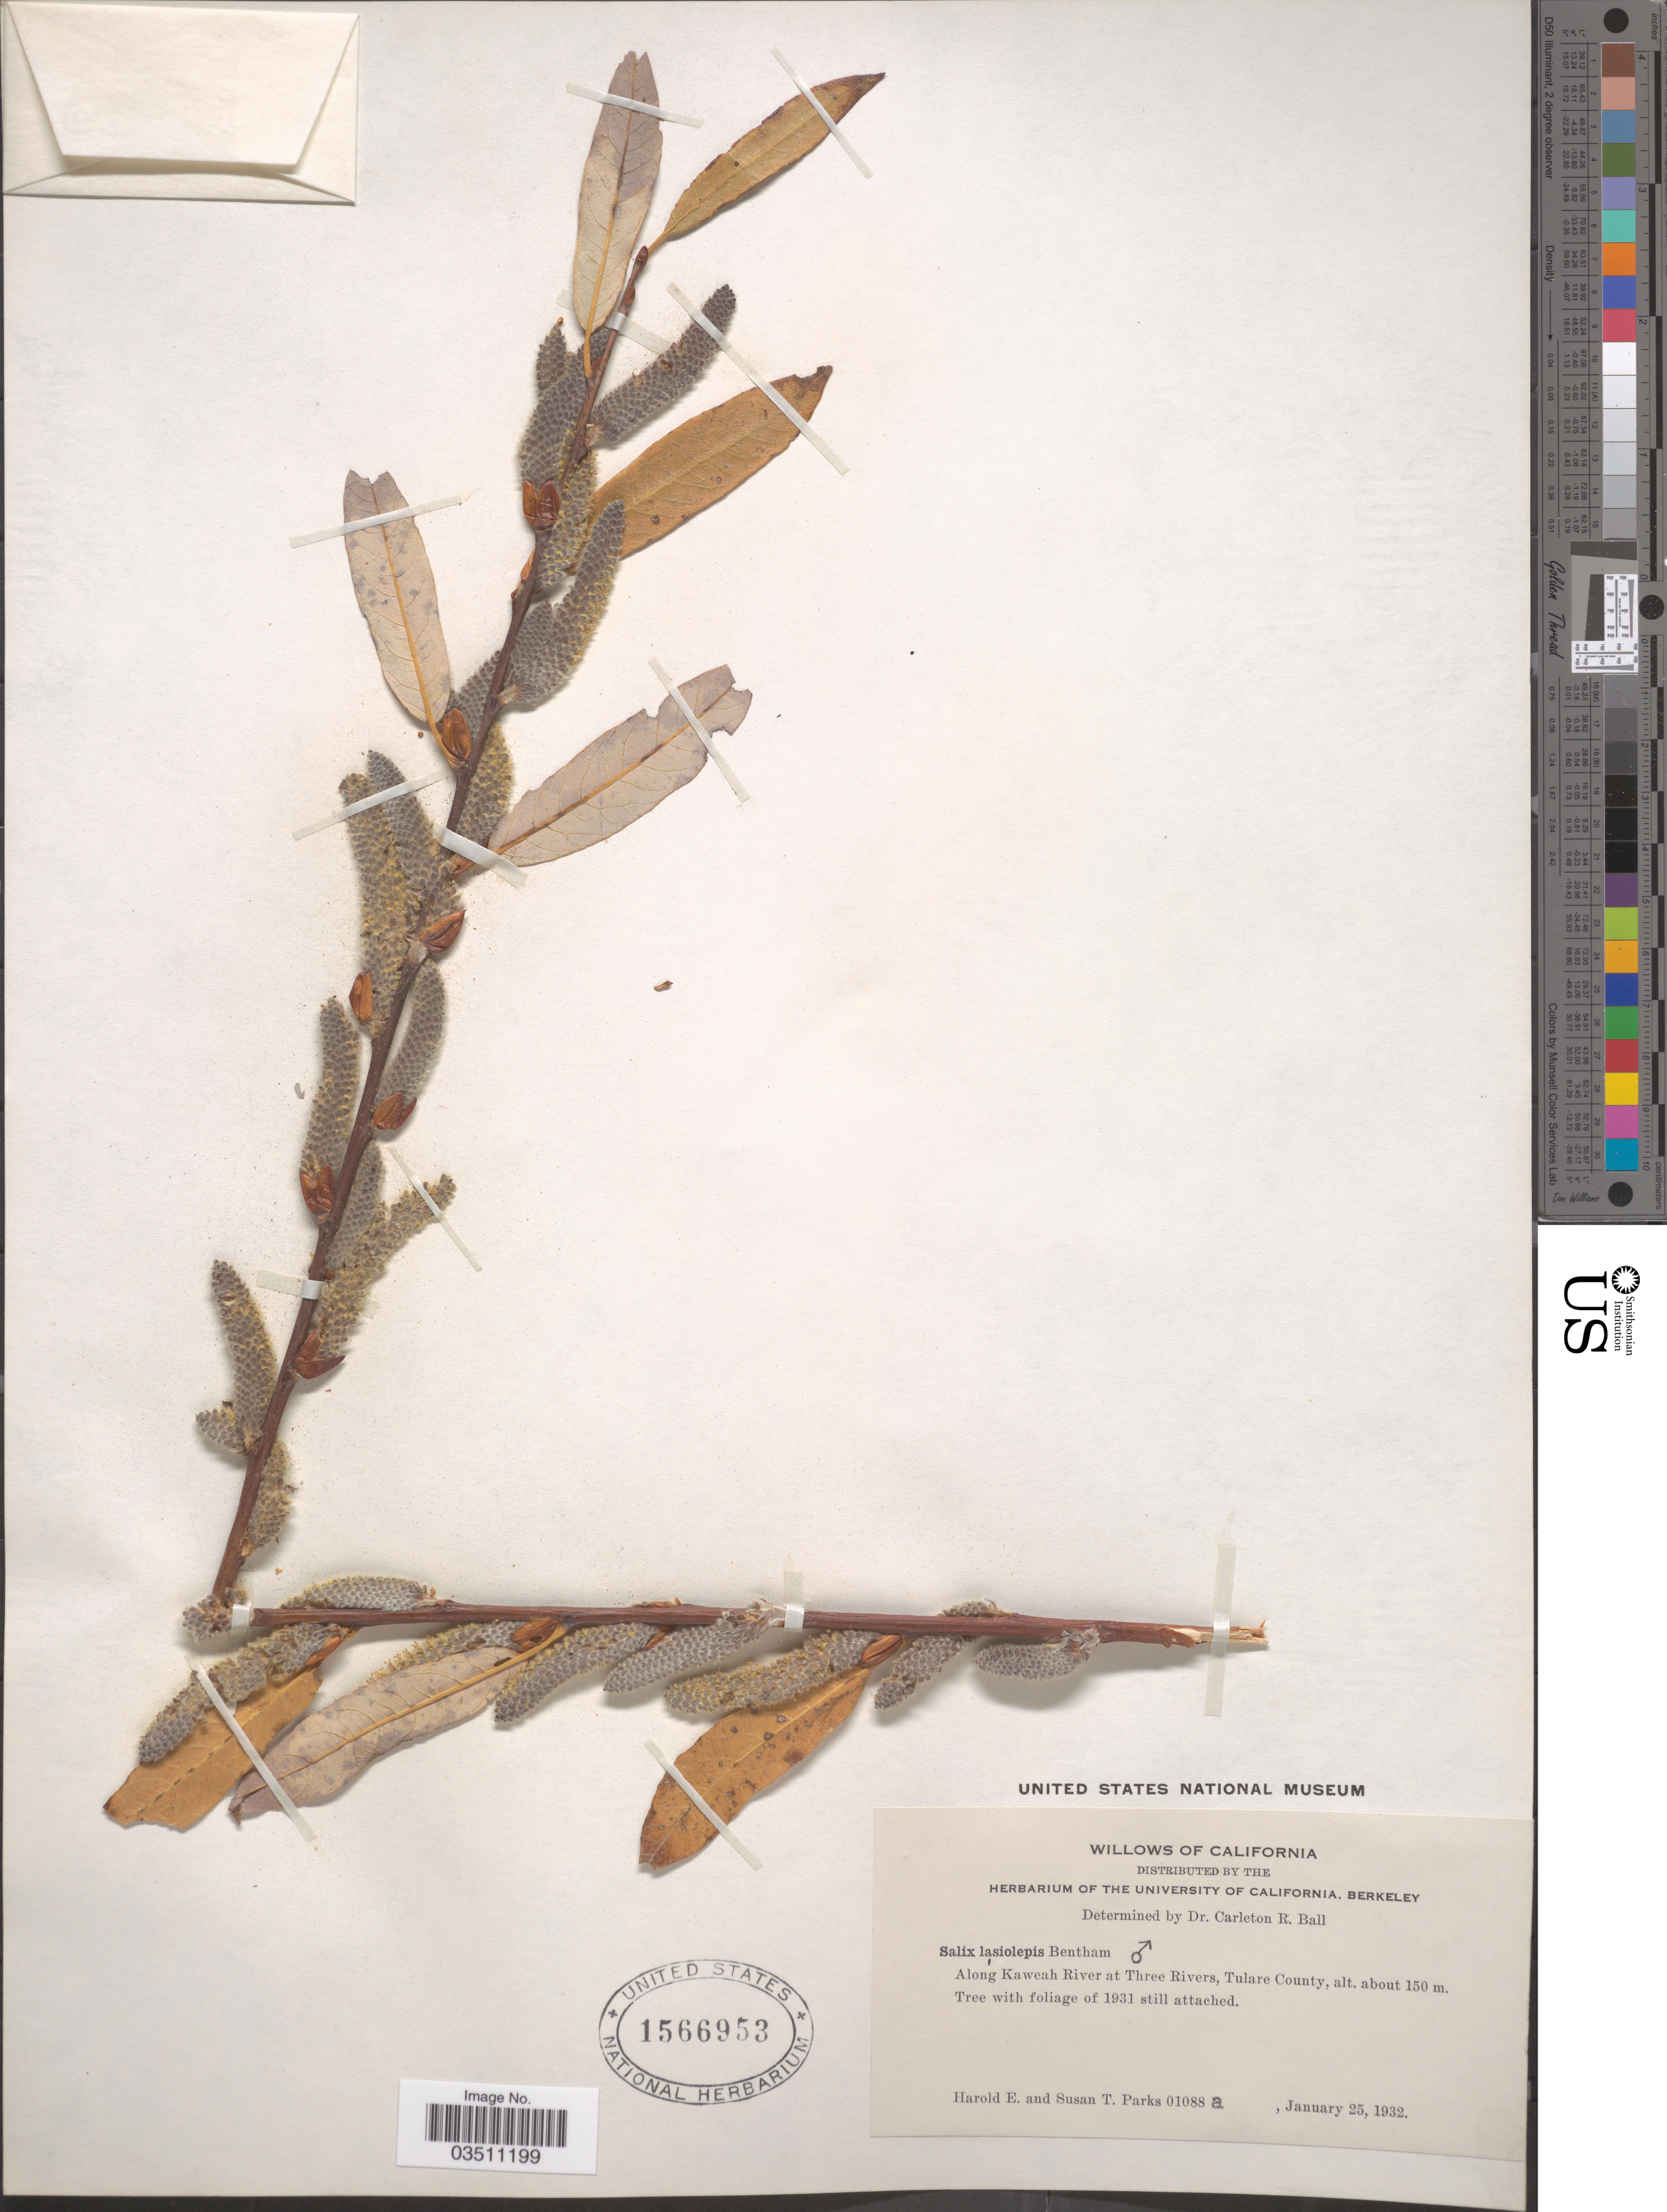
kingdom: Plantae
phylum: Tracheophyta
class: Magnoliopsida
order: Malpighiales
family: Salicaceae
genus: Salix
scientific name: Salix lasiolepis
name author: Benth.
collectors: H. E. Parks & S. Parks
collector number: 01088a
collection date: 1932-01-25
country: United States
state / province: California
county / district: Tulare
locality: Along Kaweah River at Three Rivers, Tulare County.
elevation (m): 150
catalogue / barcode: US 1566953